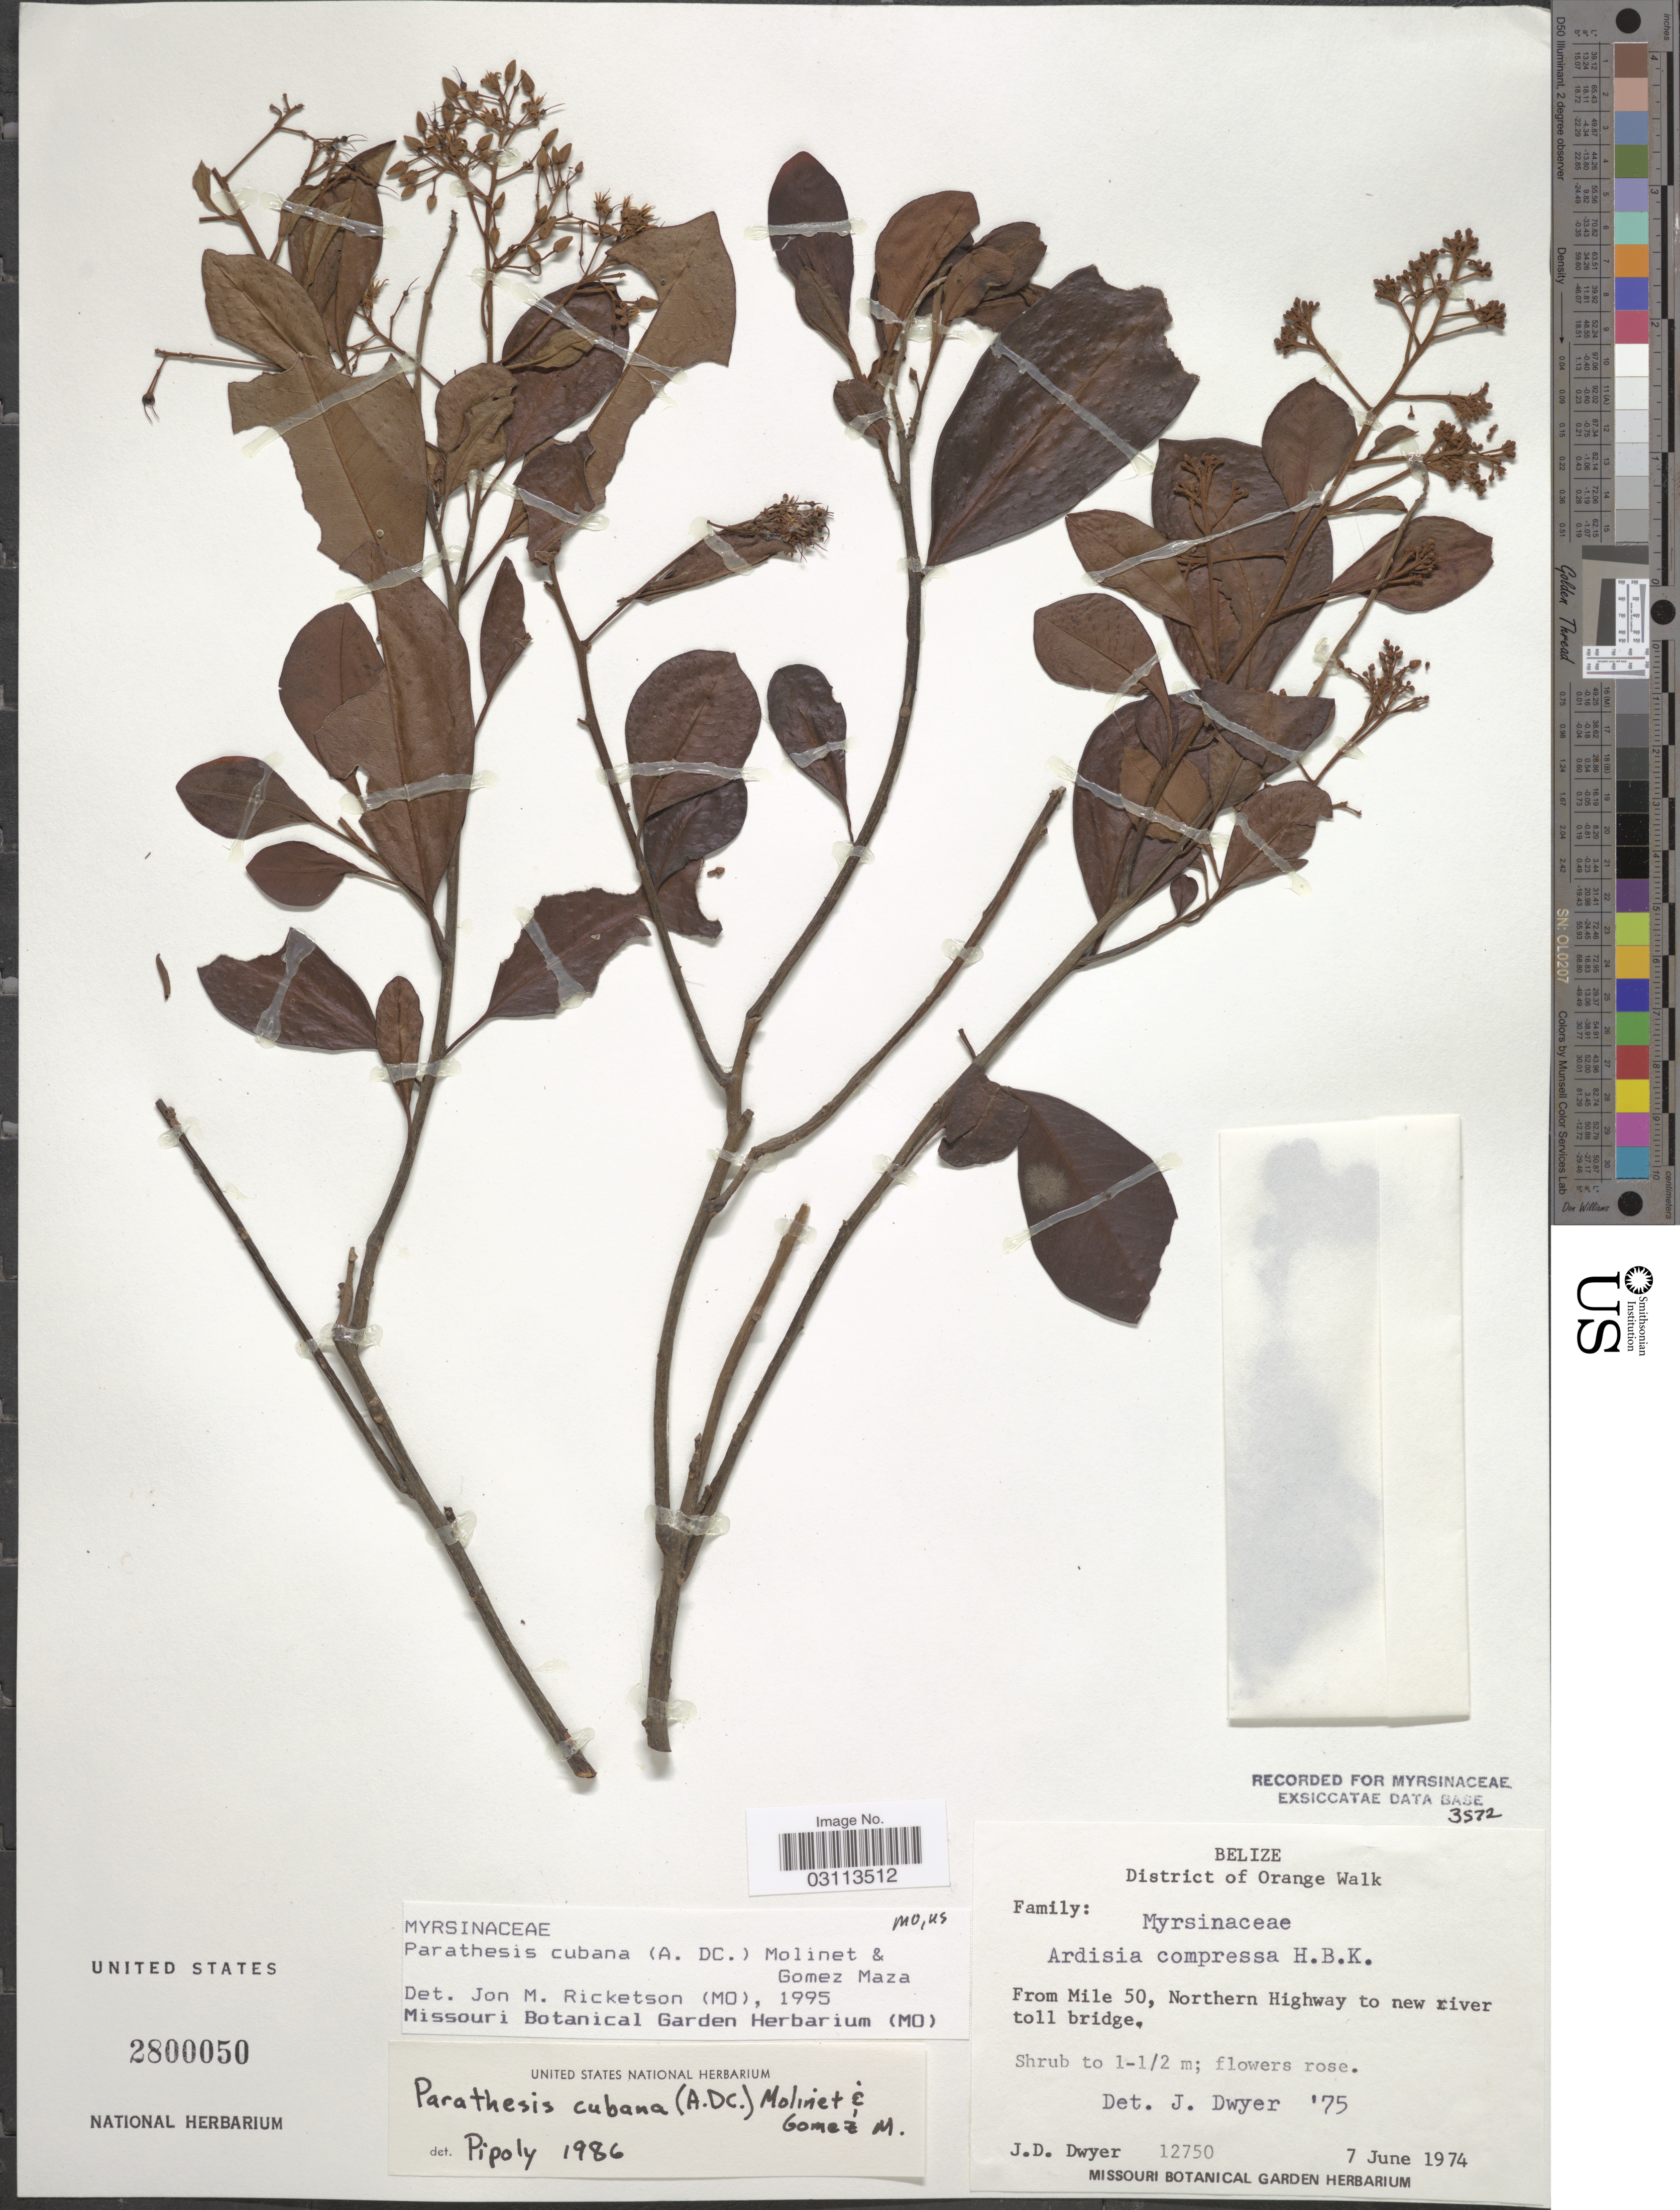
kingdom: Plantae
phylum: Tracheophyta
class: Magnoliopsida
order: Ericales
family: Primulaceae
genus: Parathesis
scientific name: Parathesis cubana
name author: (A. DC.) Molinet & M. Gómez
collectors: J. D. Dwyer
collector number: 12750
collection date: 1974-06-07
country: Belize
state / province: Orange Walk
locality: District of Orange Walk. From Mile 50, Northern Highway to new river toll bridge.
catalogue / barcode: US 2800050